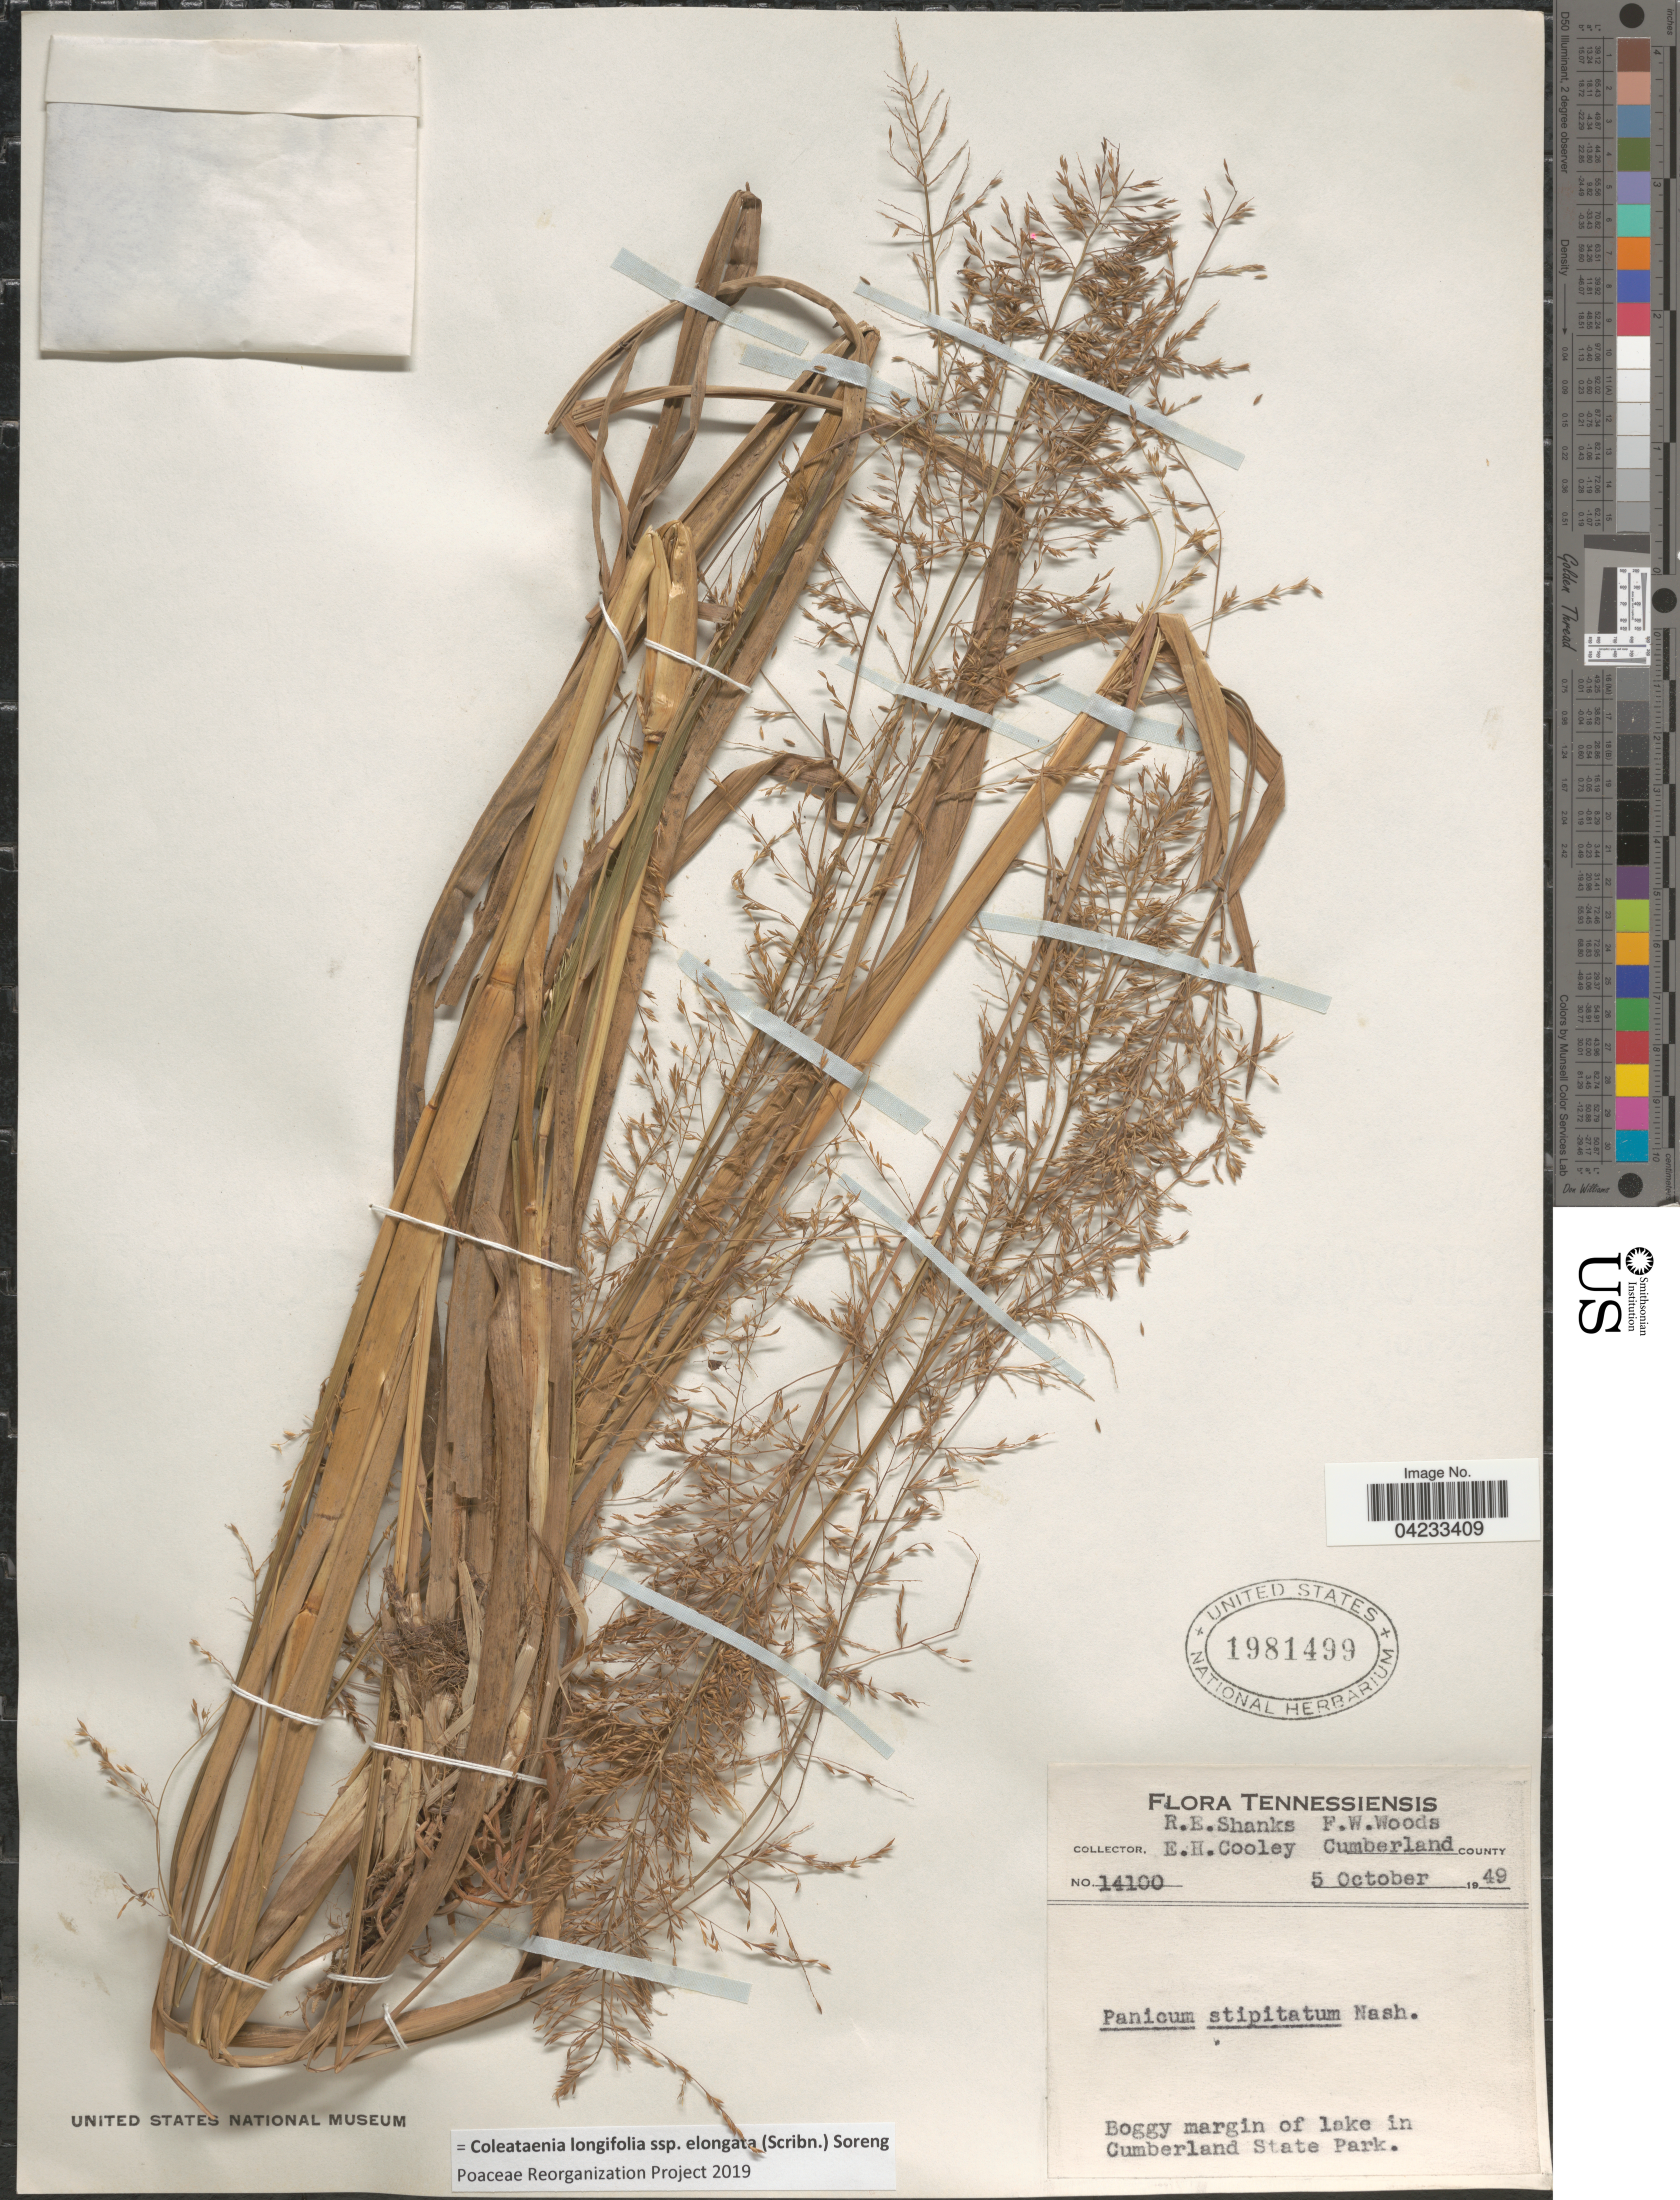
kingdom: Plantae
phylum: Tracheophyta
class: Liliopsida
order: Poales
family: Poaceae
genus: Coleataenia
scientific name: Coleataenia longifolia subsp. elongata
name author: (Scribn.) Soreng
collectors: R. Shanks, E. H. Cooley & F. W. Woods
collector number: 14100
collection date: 1949-10-05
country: United States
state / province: Tennessee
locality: Cumberland County. Boggy margin of lake im Cumberland State Park.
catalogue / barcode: US 1981499